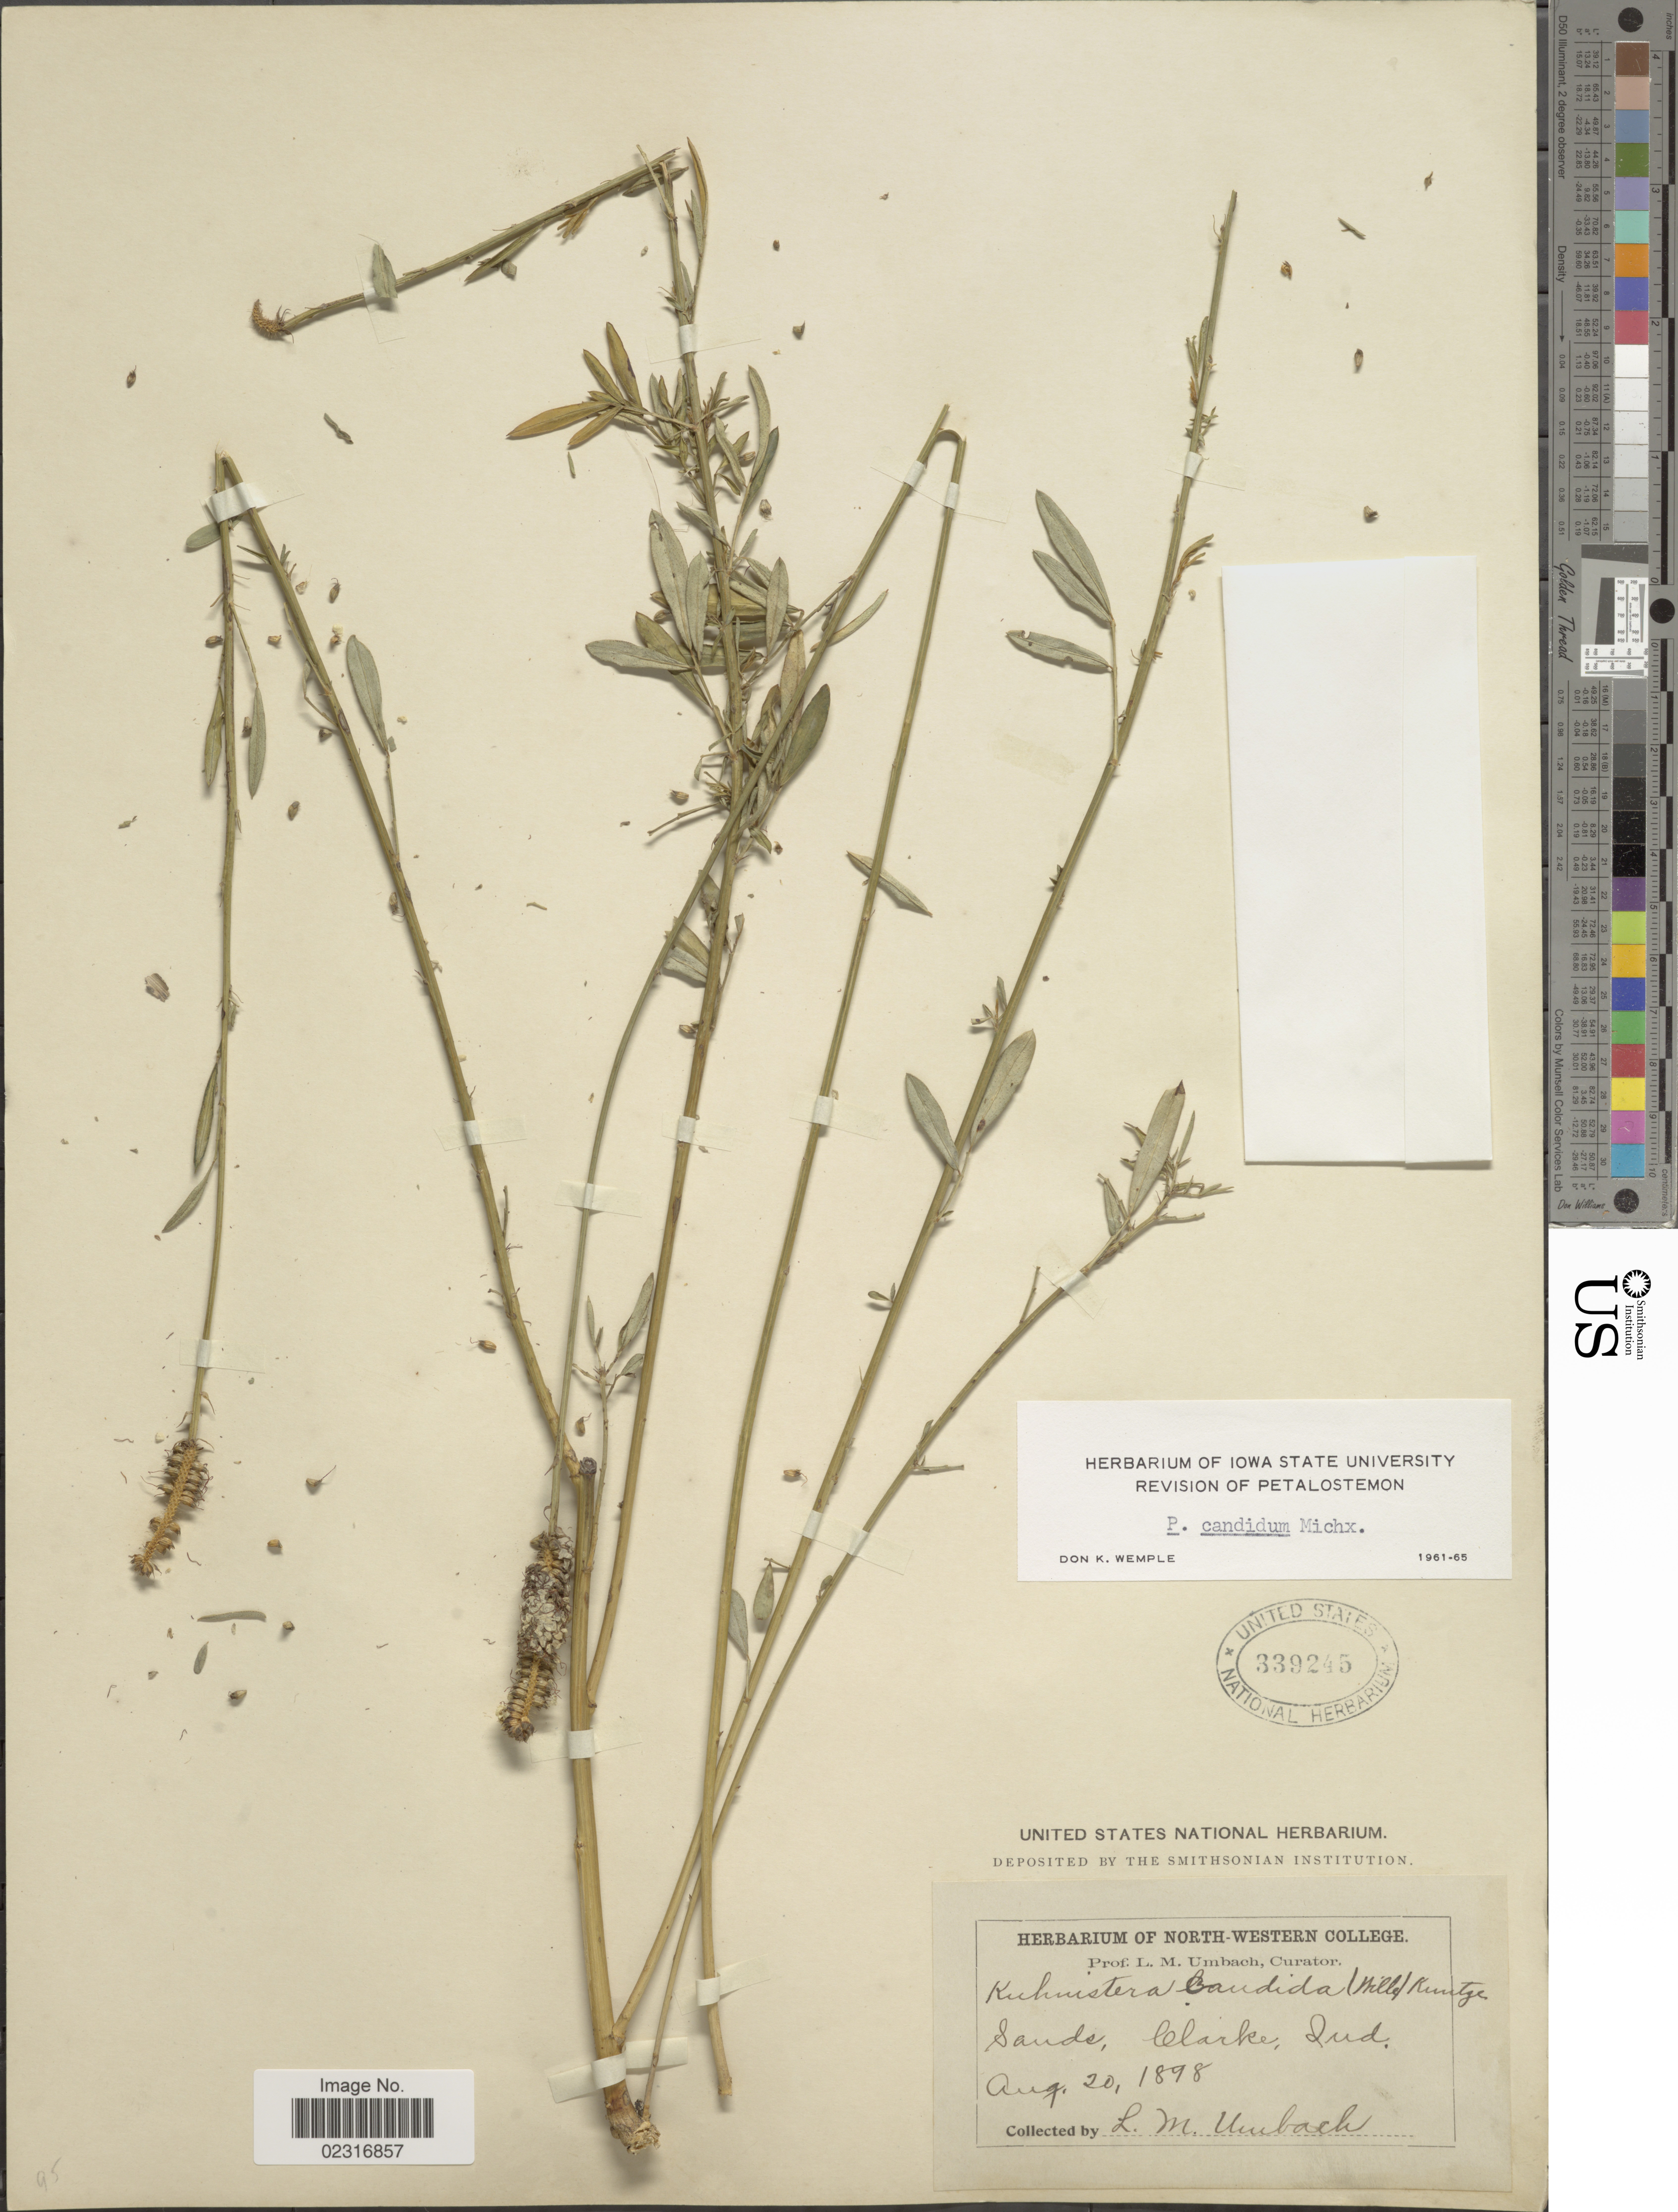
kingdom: Plantae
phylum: Tracheophyta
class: Magnoliopsida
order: Fabales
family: Fabaceae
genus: Dalea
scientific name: Dalea candida var. candida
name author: Michx. ex Willd.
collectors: L. M. Umbach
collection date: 1898-08-20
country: United States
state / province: Indiana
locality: Sands, Clarke, Ind.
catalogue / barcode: US 339245